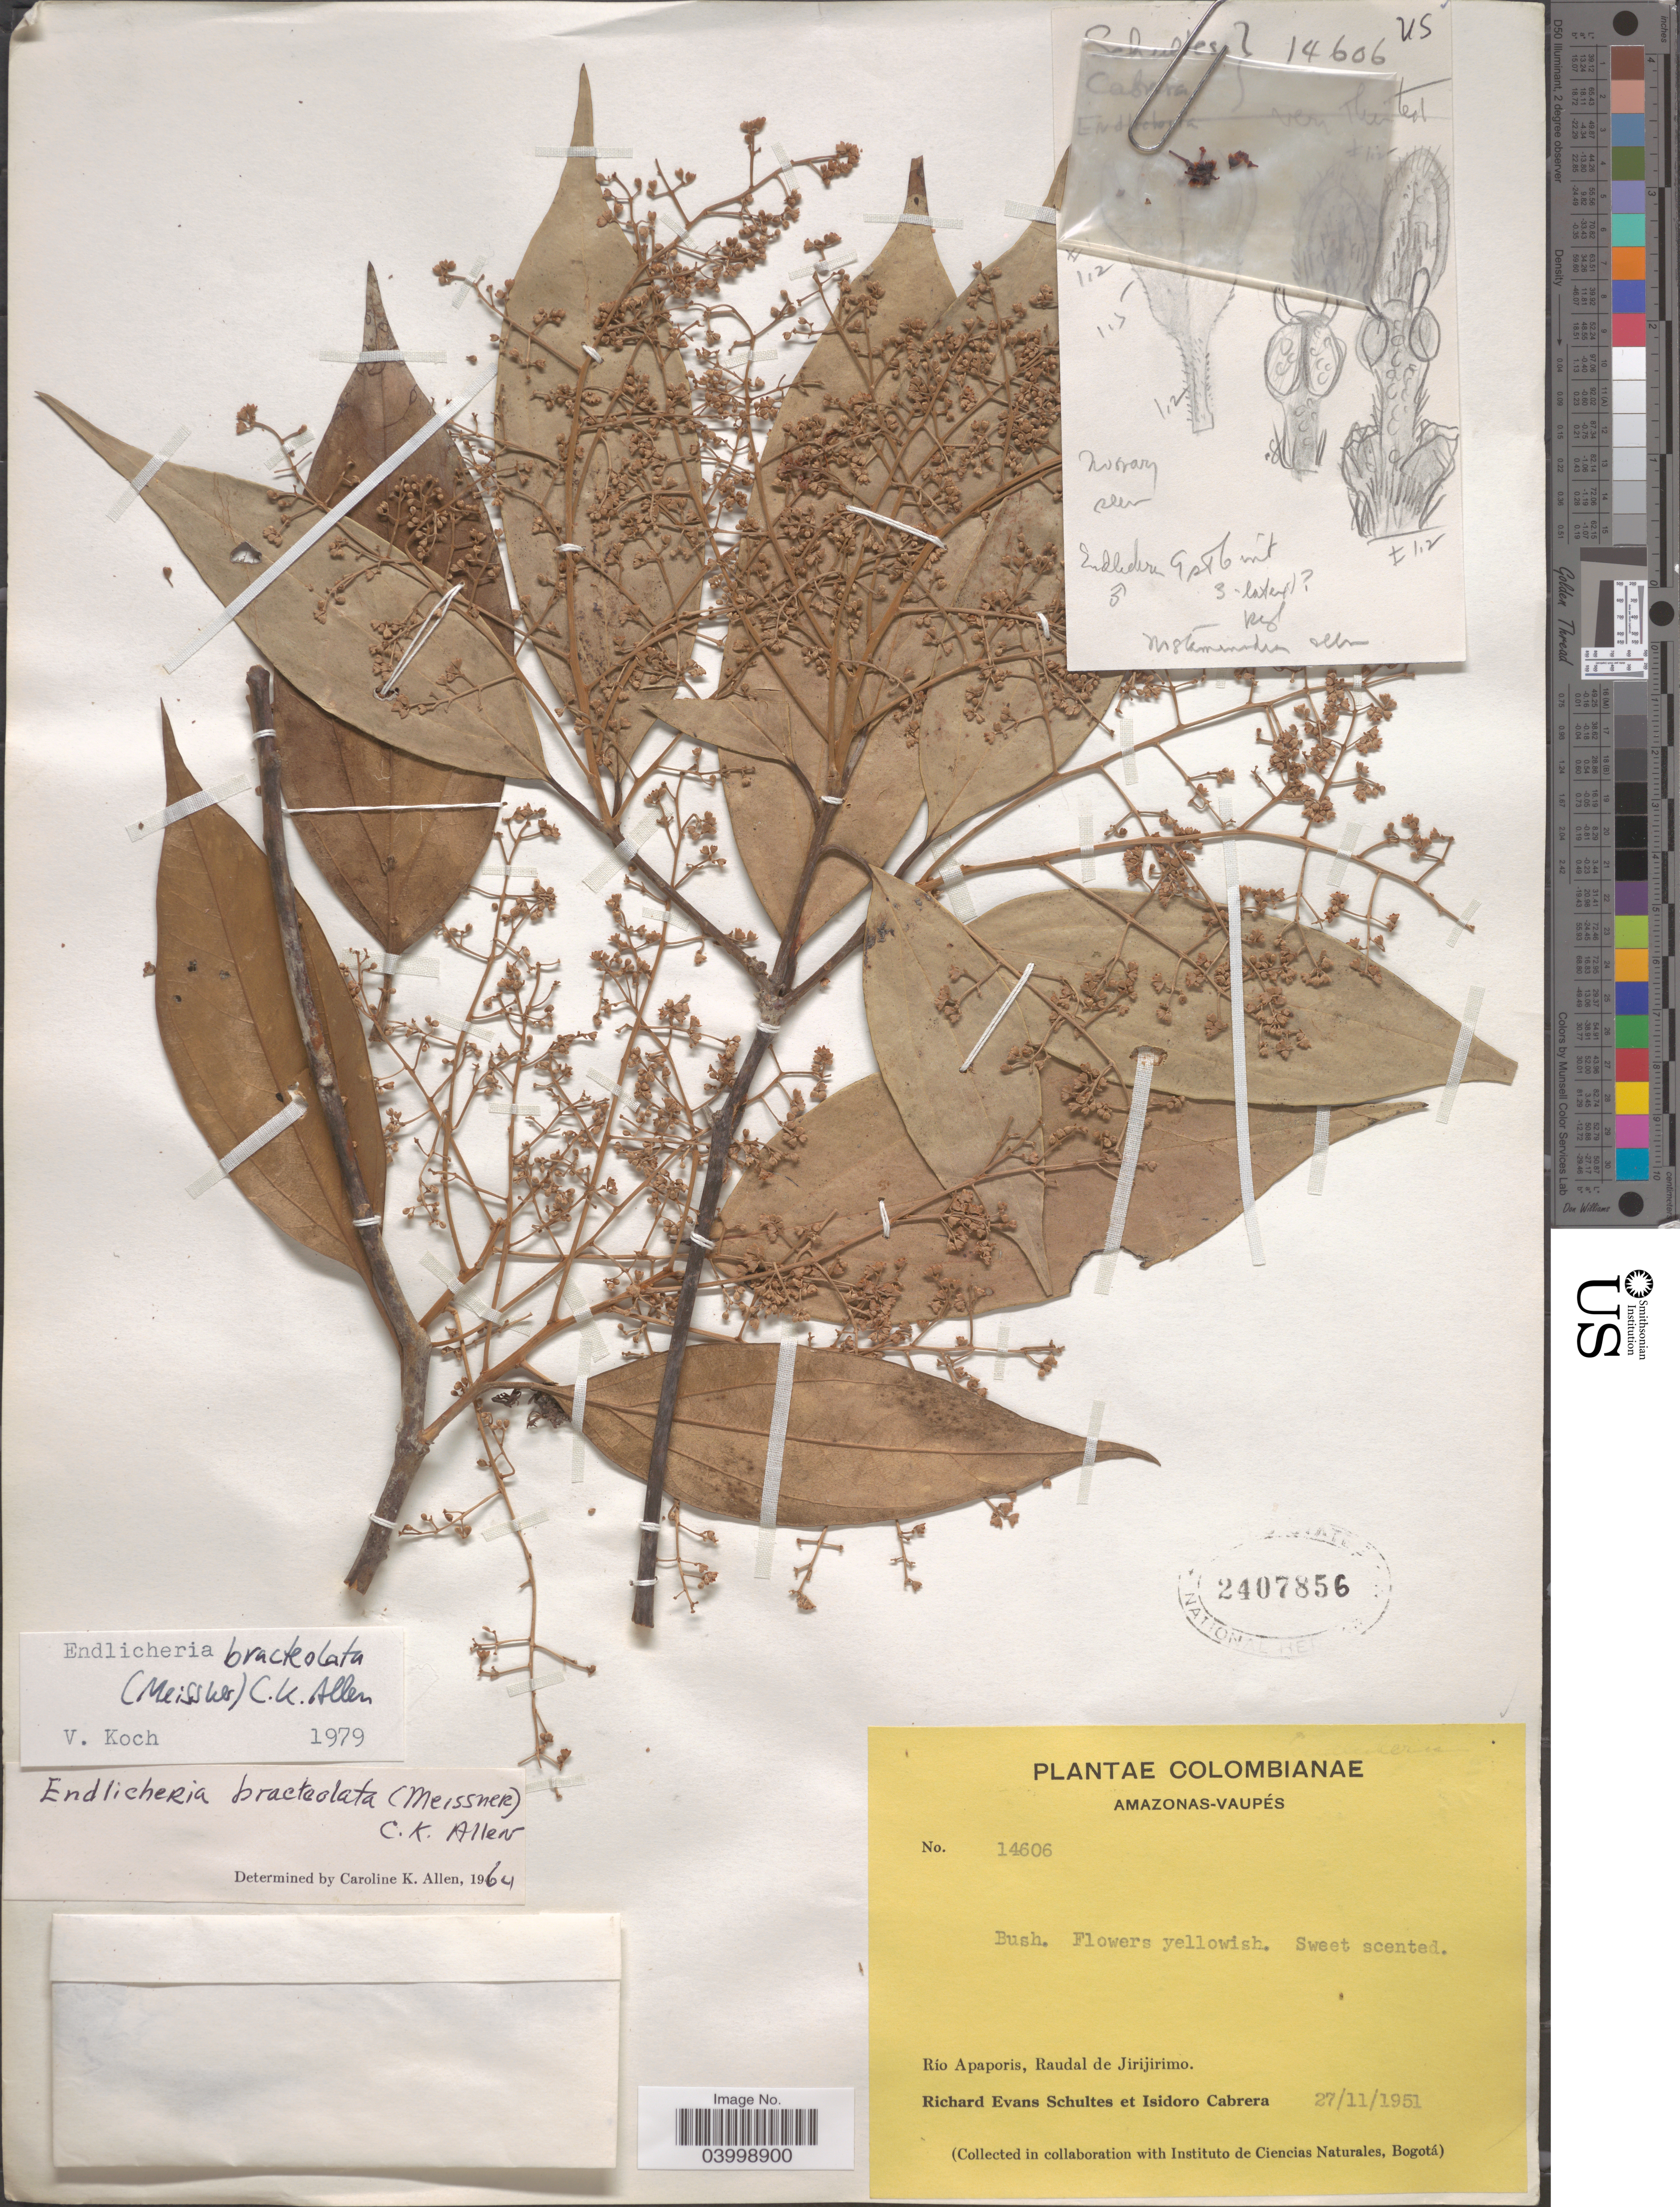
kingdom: Plantae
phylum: Tracheophyta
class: Magnoliopsida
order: Laurales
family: Lauraceae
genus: Endlicheria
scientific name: Endlicheria bracteolata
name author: (Meisn.) C.K. Allen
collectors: R. E. Schultes & I. Cabrera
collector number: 14606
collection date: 1951-11-27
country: Colombia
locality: Amazonas-Vaupés. Río Apaporis, Raudal de Jirijirimo.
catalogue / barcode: US 2407856